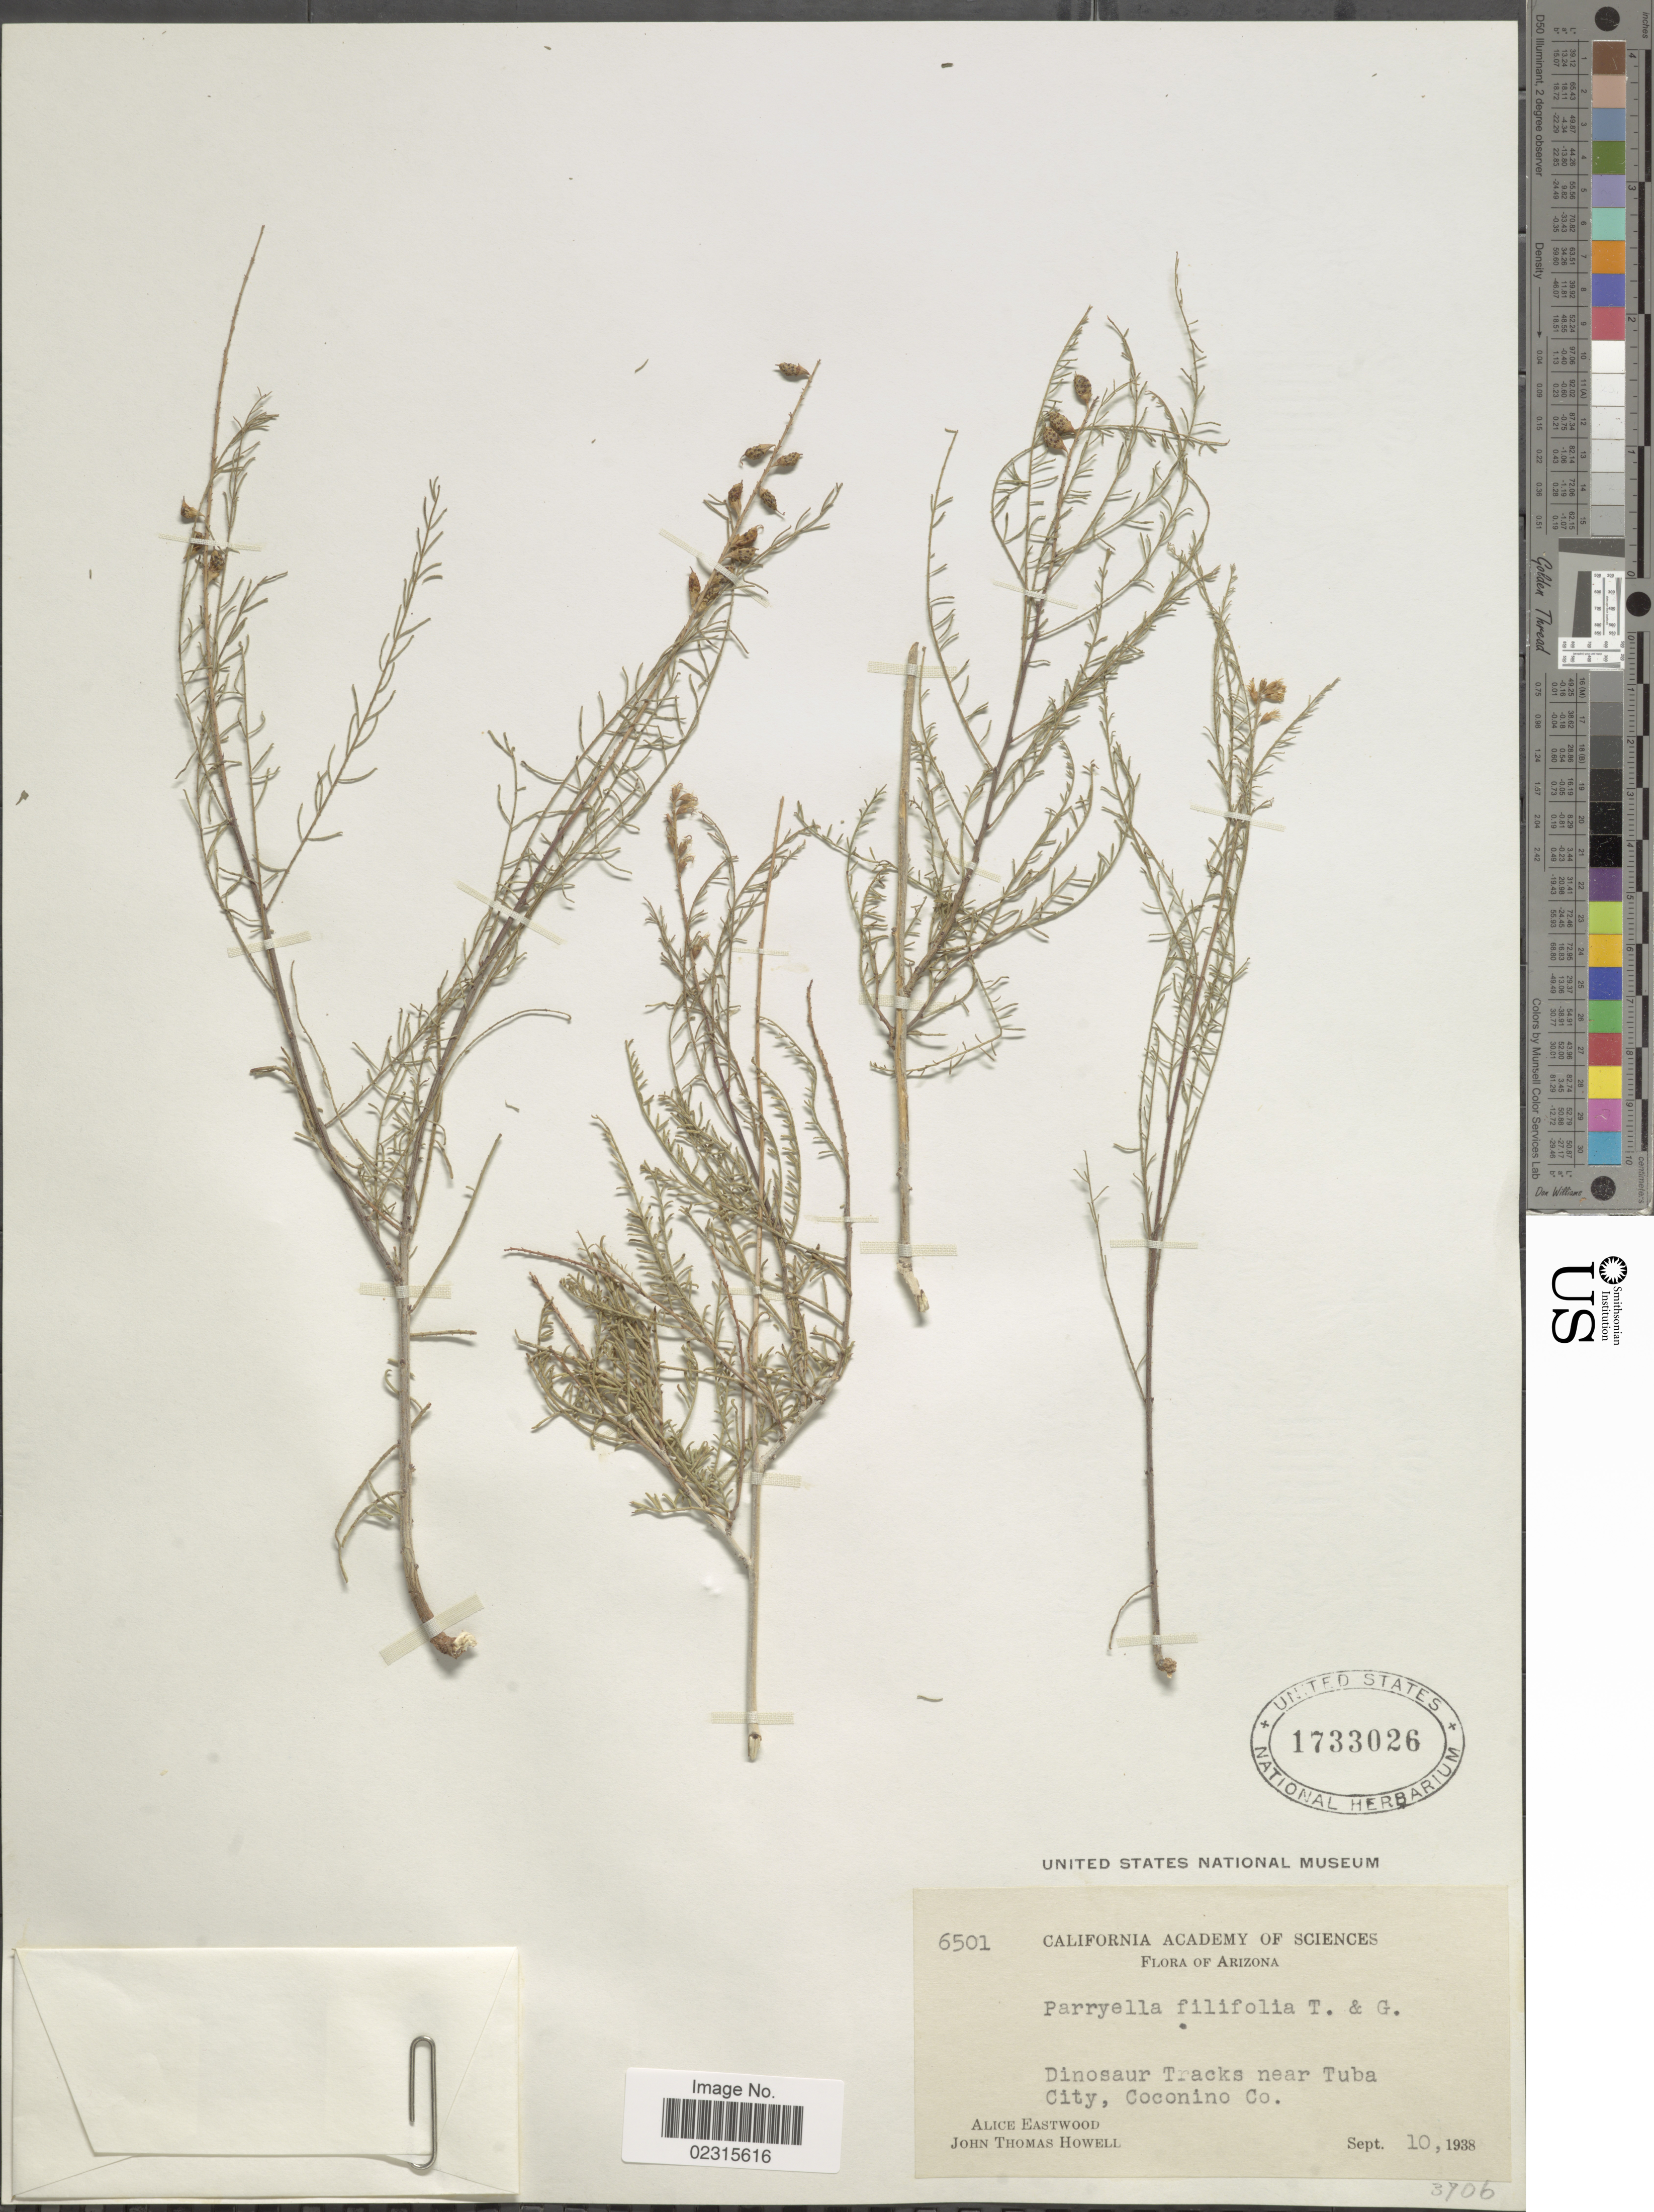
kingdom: Plantae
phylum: Tracheophyta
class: Magnoliopsida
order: Fabales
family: Fabaceae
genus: Parryella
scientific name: Parryella filifolia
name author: Torr. & A. Gray ex A. Gray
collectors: A. Eastwood & J. T. Howell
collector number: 6501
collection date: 1938-09-10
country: United States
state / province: Arizona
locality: Dinosaur Tracks near Tuba City, Coconino Co.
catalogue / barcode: US 1733026